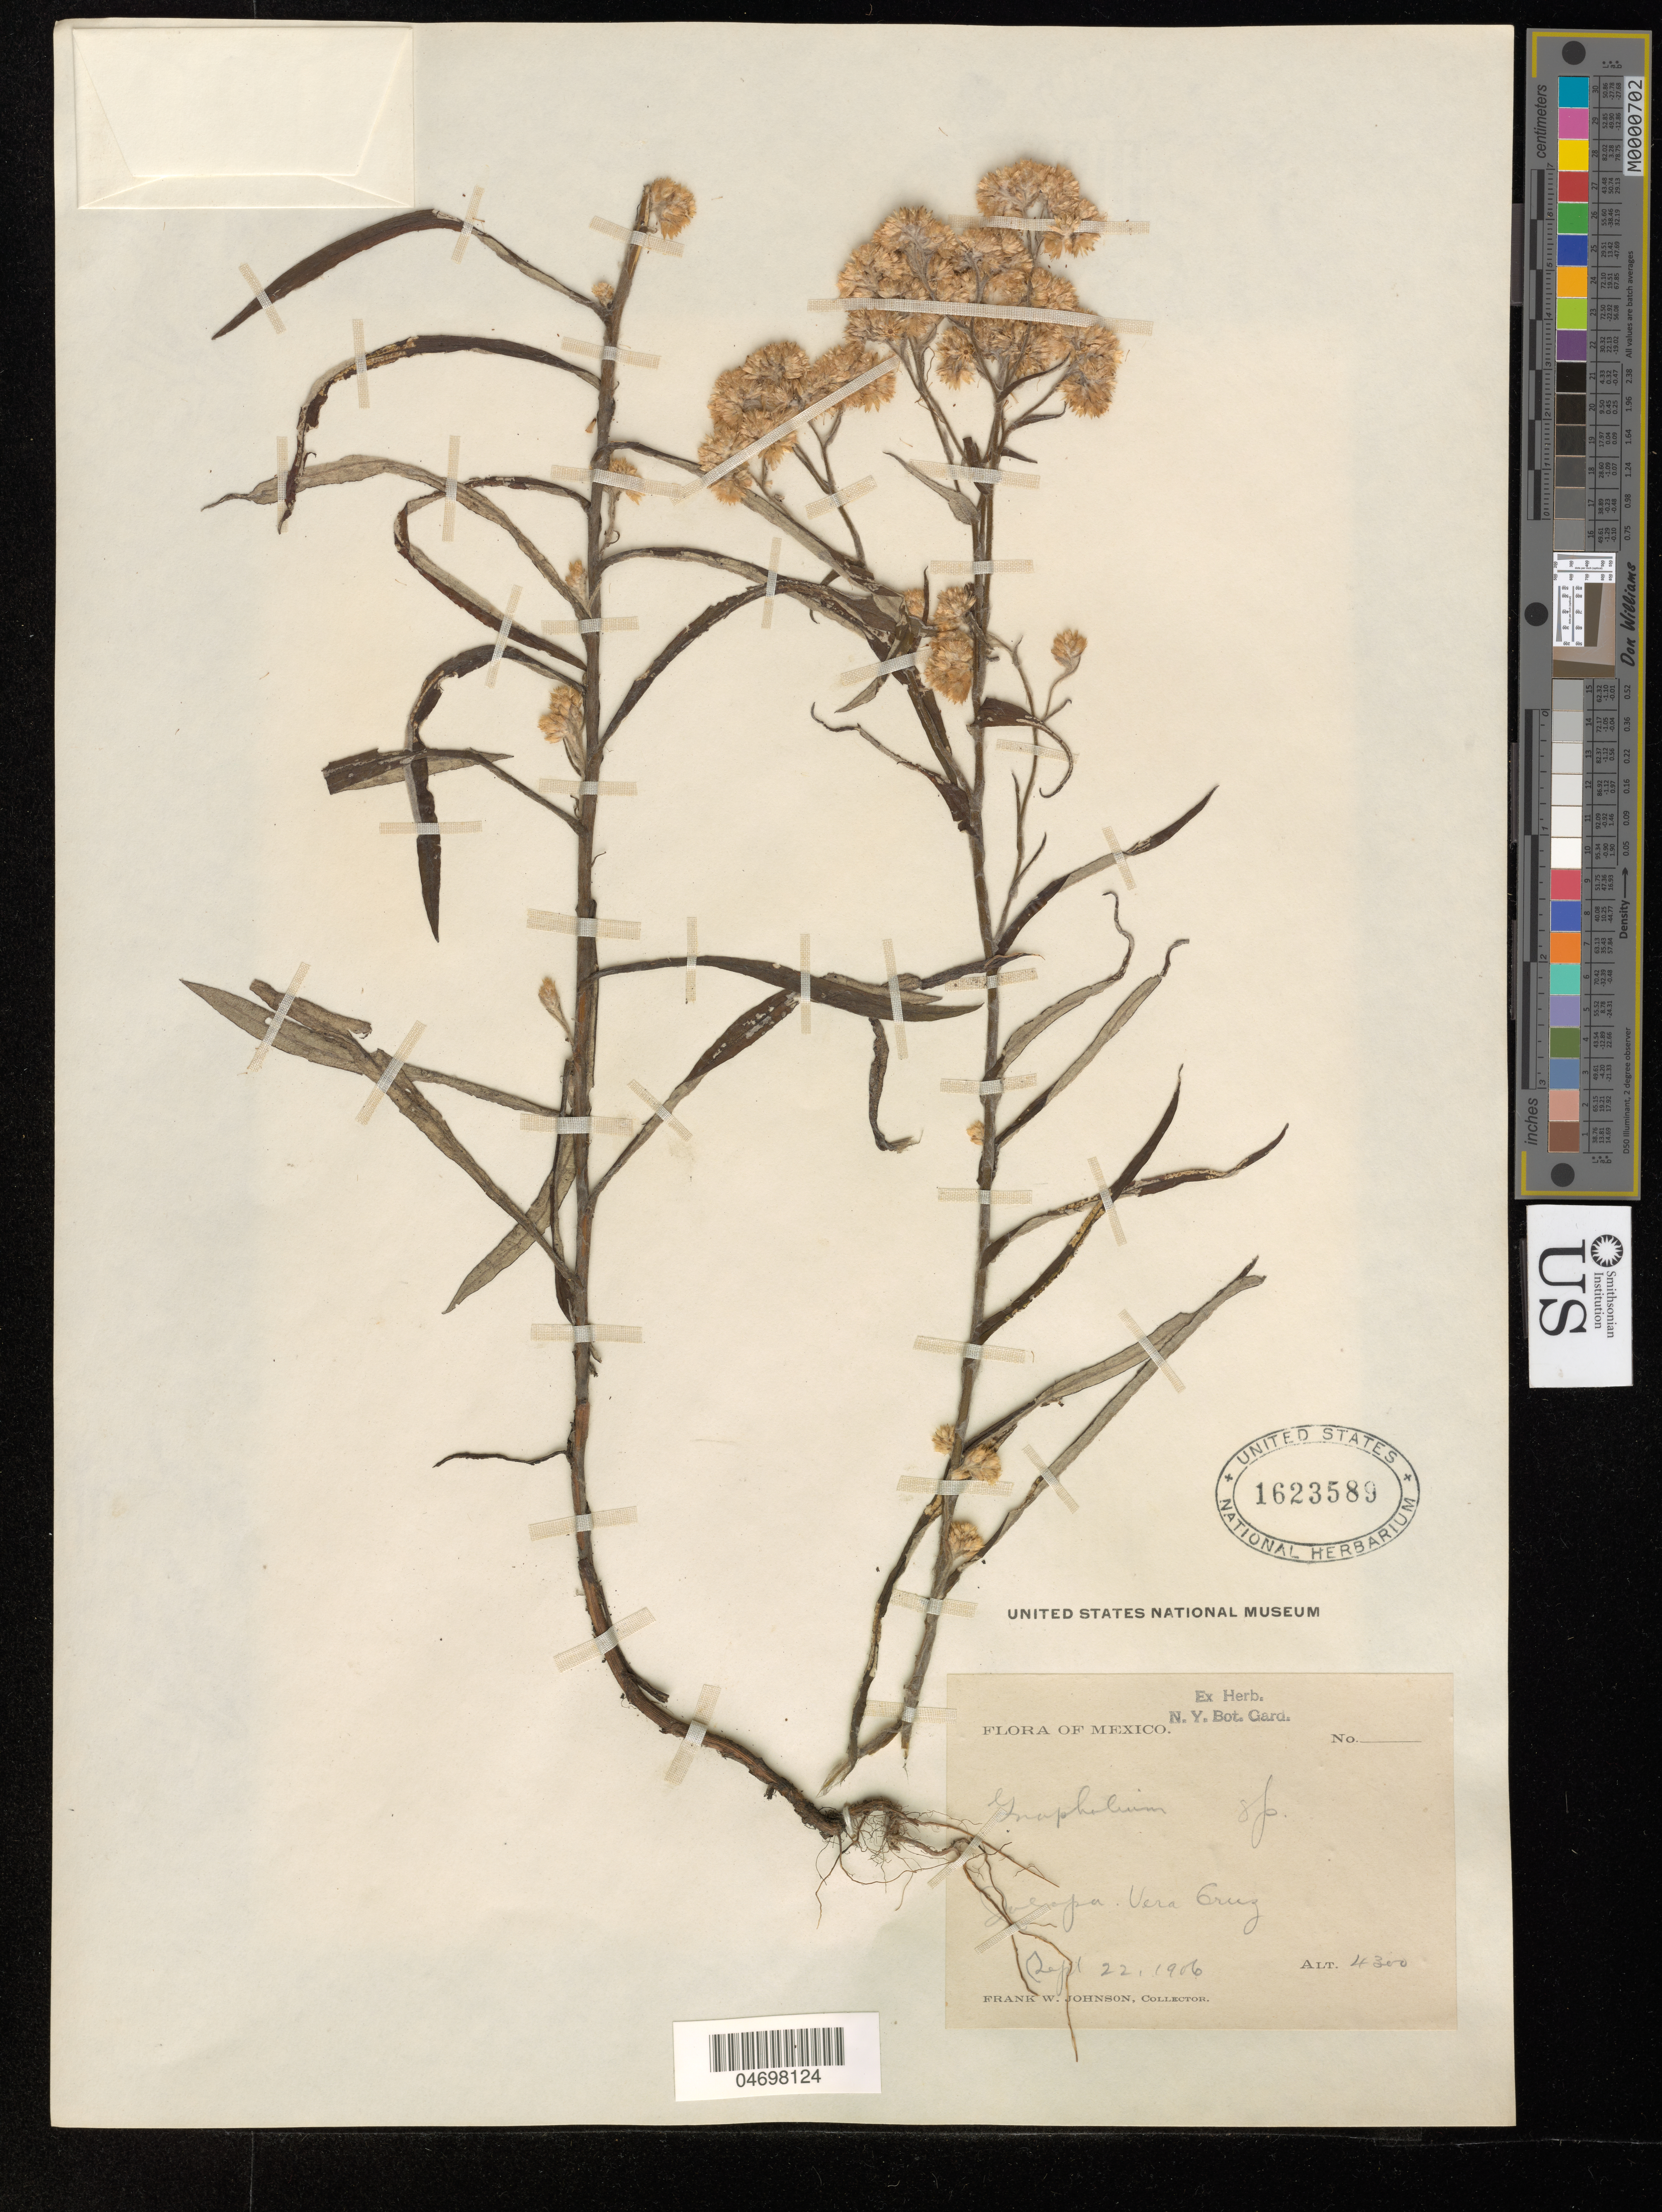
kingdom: Plantae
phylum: Tracheophyta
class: Magnoliopsida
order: Asterales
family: Asteraceae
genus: Gnaphalium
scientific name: Gnaphalium sp.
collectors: F. W. Johnson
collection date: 1906-09-22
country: Mexico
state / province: Veracruz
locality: Jalopa.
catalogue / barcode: US 1623589